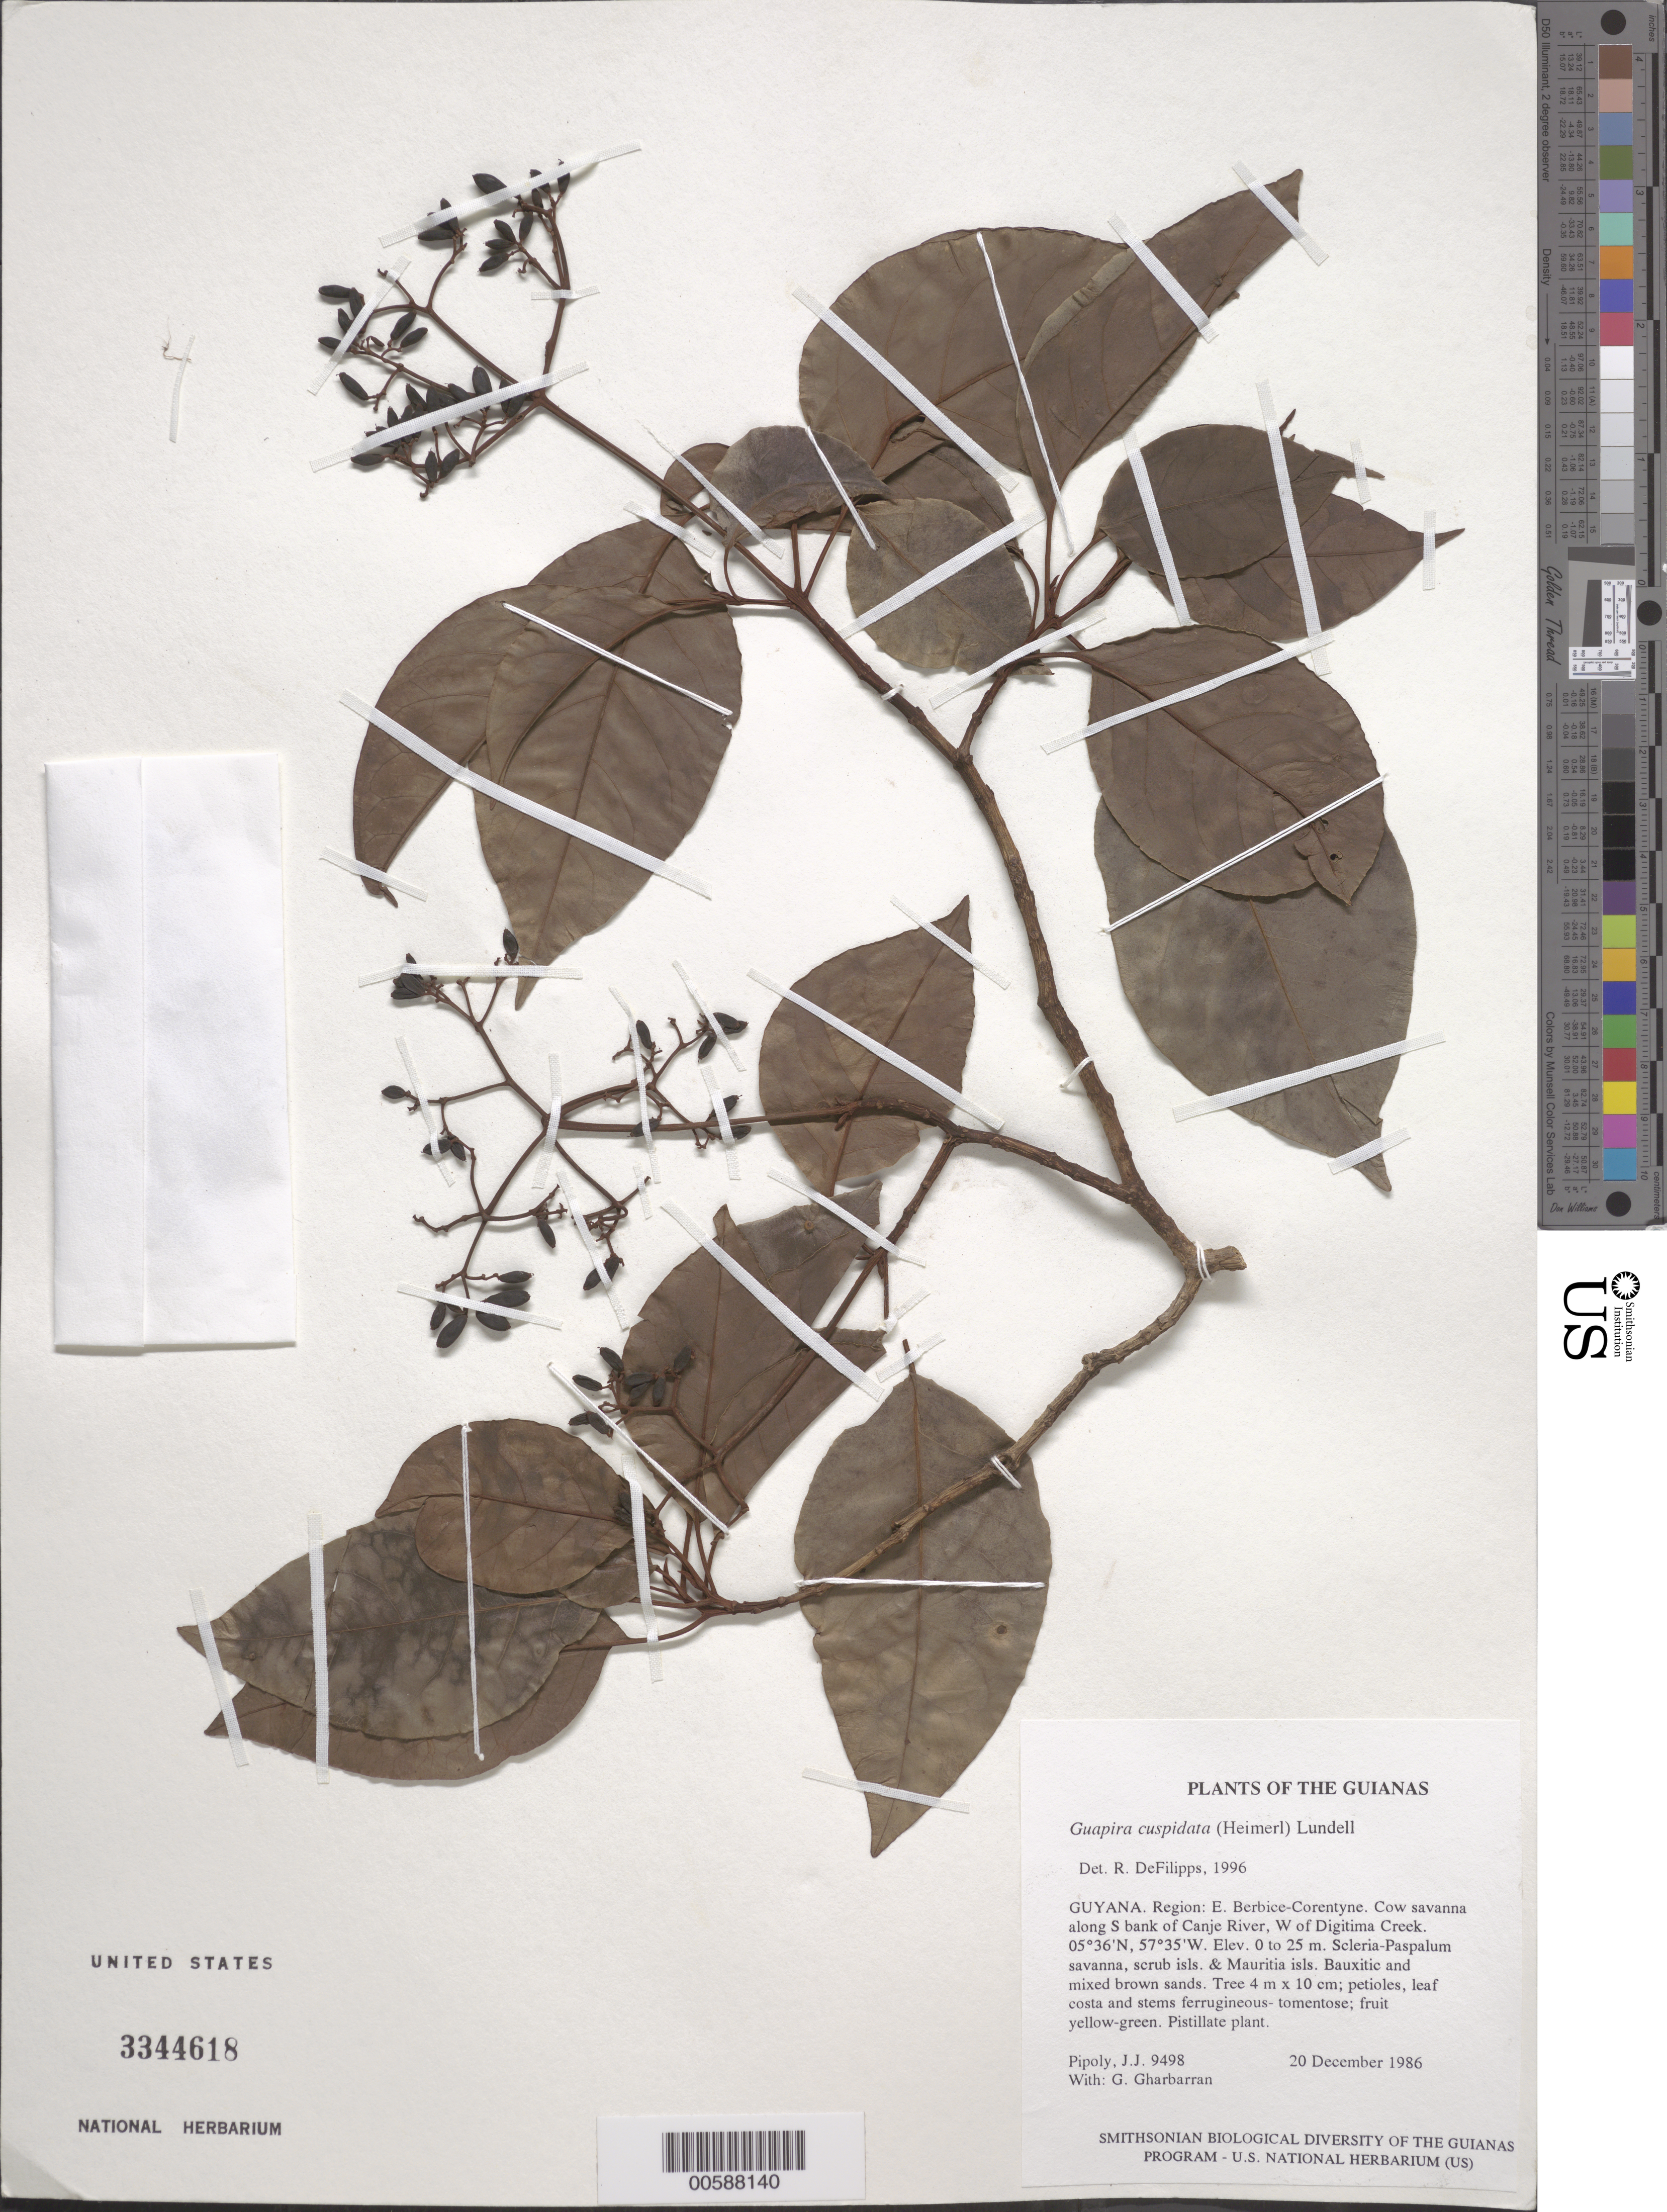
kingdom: Plantae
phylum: Tracheophyta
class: Magnoliopsida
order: Caryophyllales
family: Nyctaginaceae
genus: Guapira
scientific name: Guapira cuspidata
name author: (Heimerl) Lundell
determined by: DeFilipps, R. A.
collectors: J. J. Pipoly & G. Gharbarran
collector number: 9498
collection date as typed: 20 December 1986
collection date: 1986-12-20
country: Guyana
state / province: E. Berbice-Corentyne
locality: Cow savanna, along S bank of Canje River, W of Digitima Creek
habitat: Scleria-Paspalum savanna, scrub isls. & Mauritia isls. Bauxitic and mixed brown sands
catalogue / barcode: US 3344618